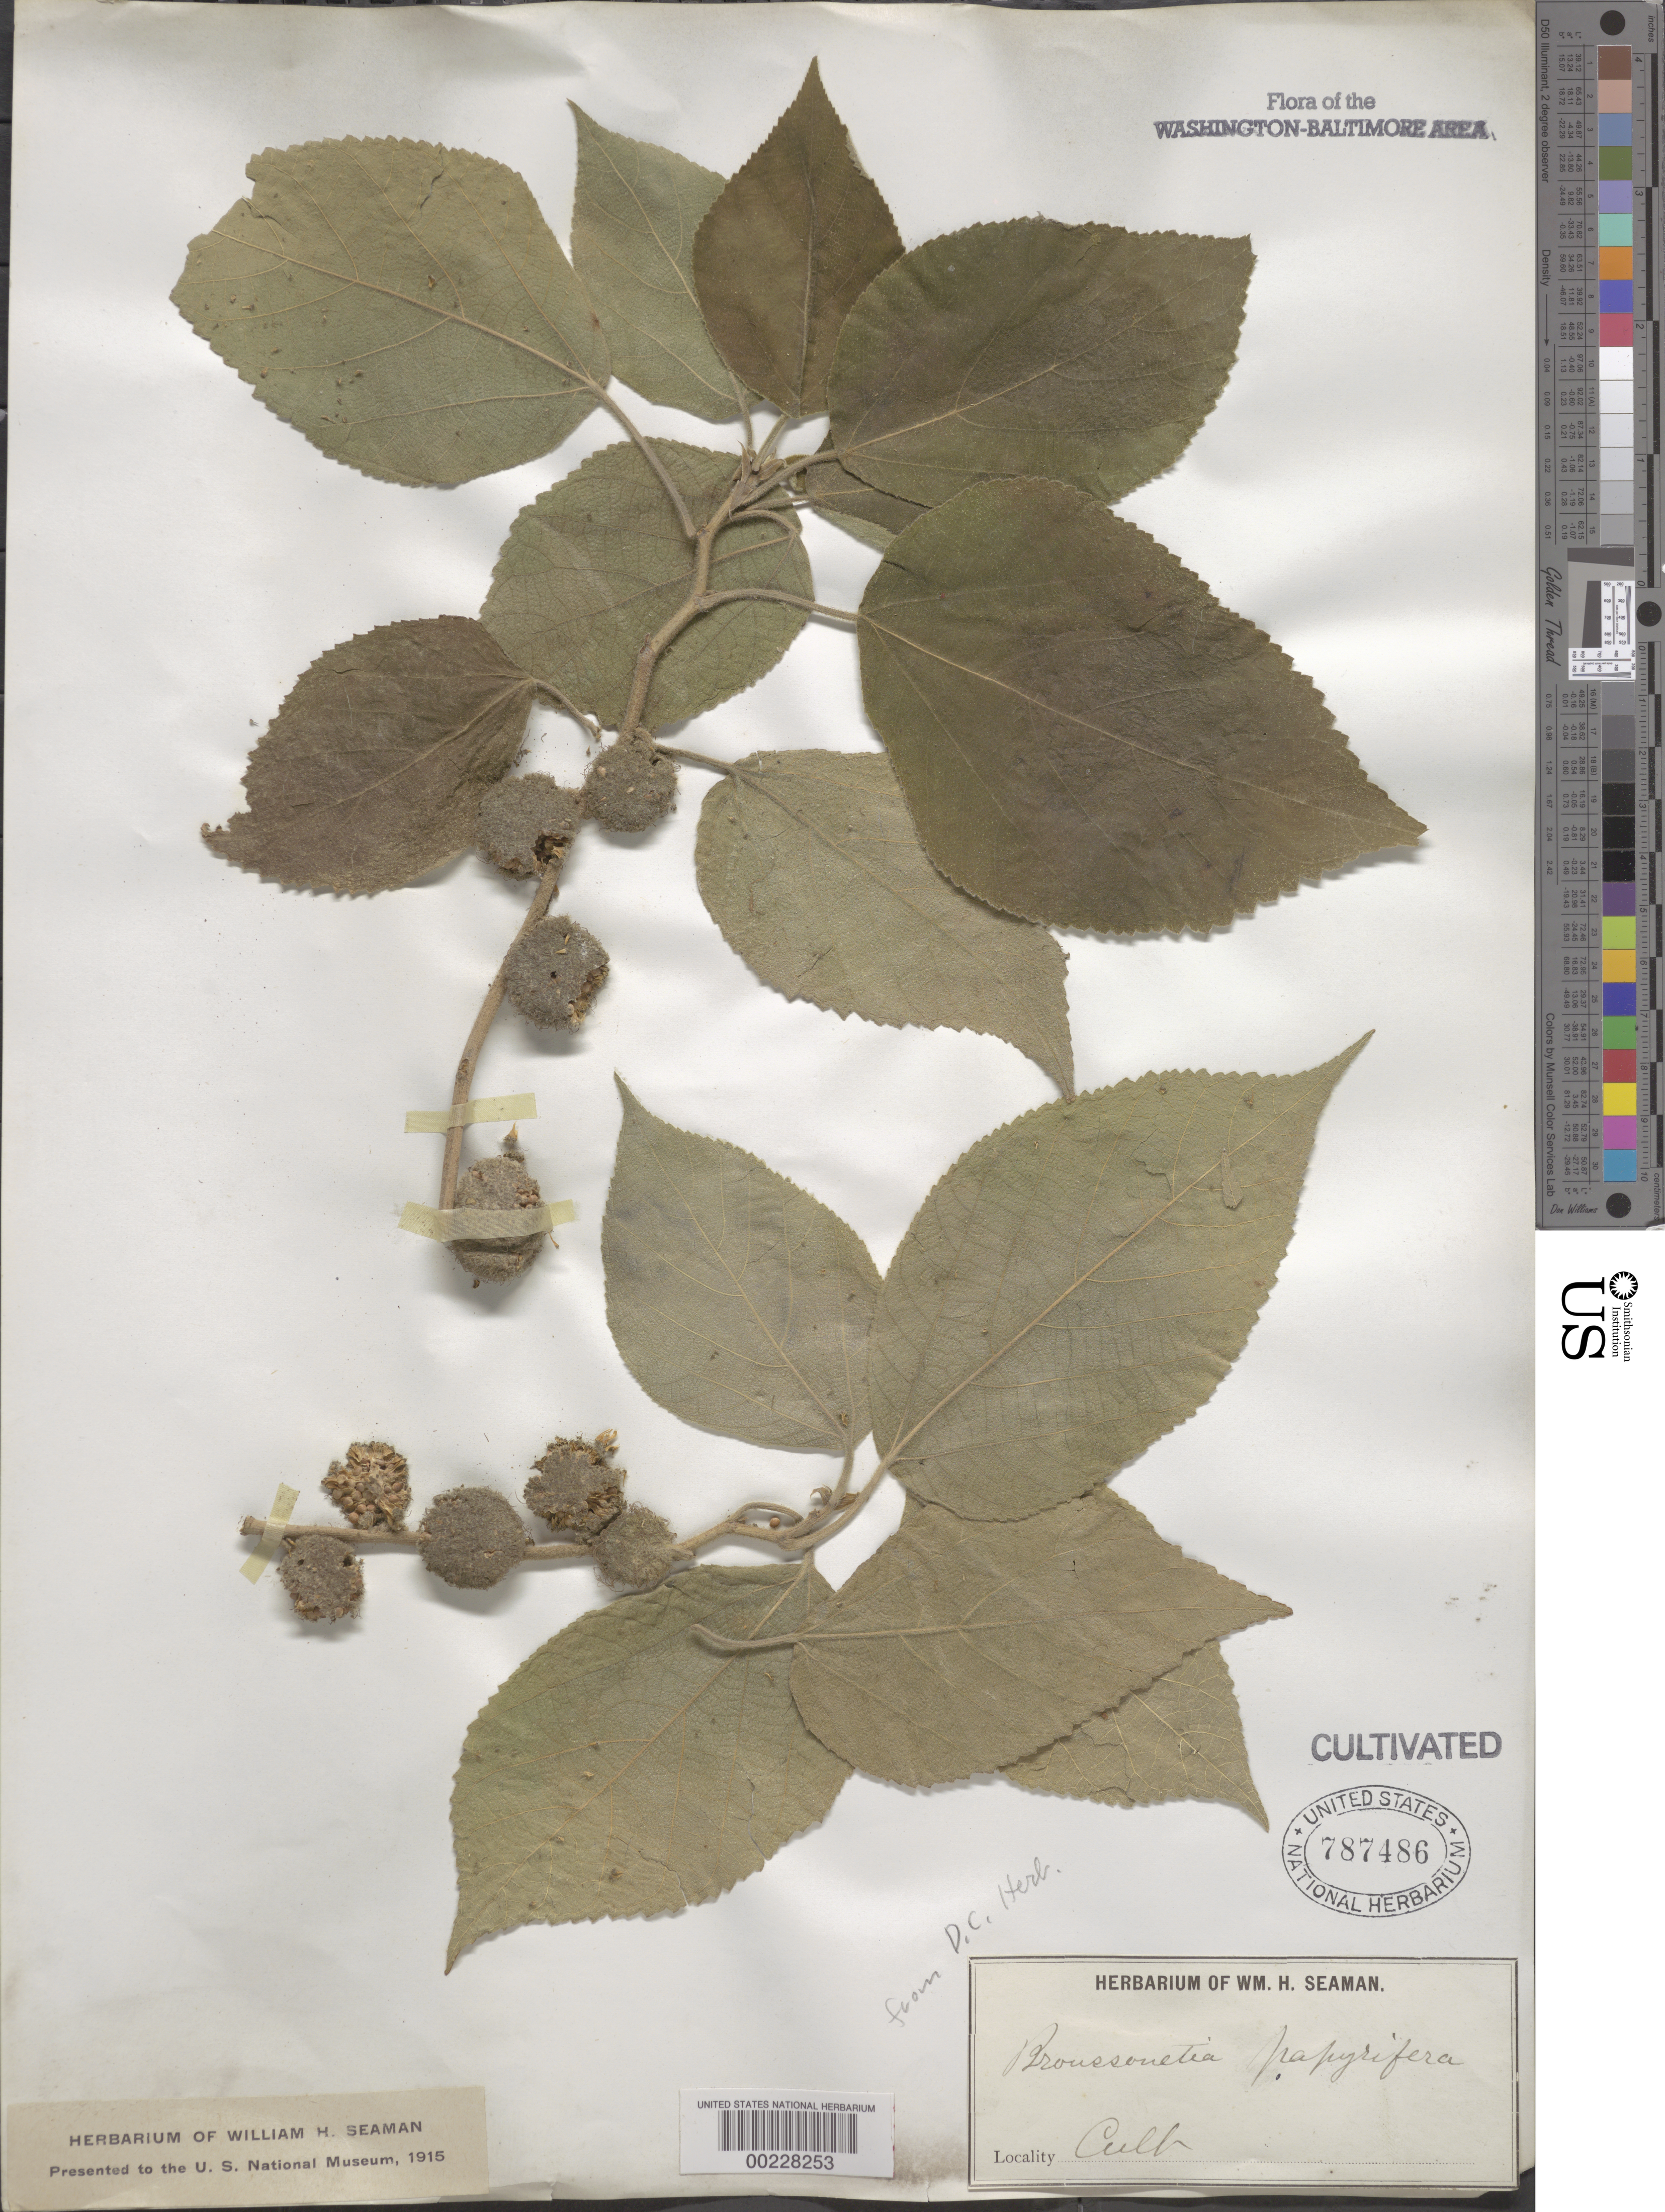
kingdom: Plantae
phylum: Tracheophyta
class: Magnoliopsida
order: Rosales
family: Moraceae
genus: Broussonetia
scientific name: Broussonetia papyrifera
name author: (L.) L'Hér. ex Vent.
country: United States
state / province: District of Columbia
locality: Washington DC area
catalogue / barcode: US 787486